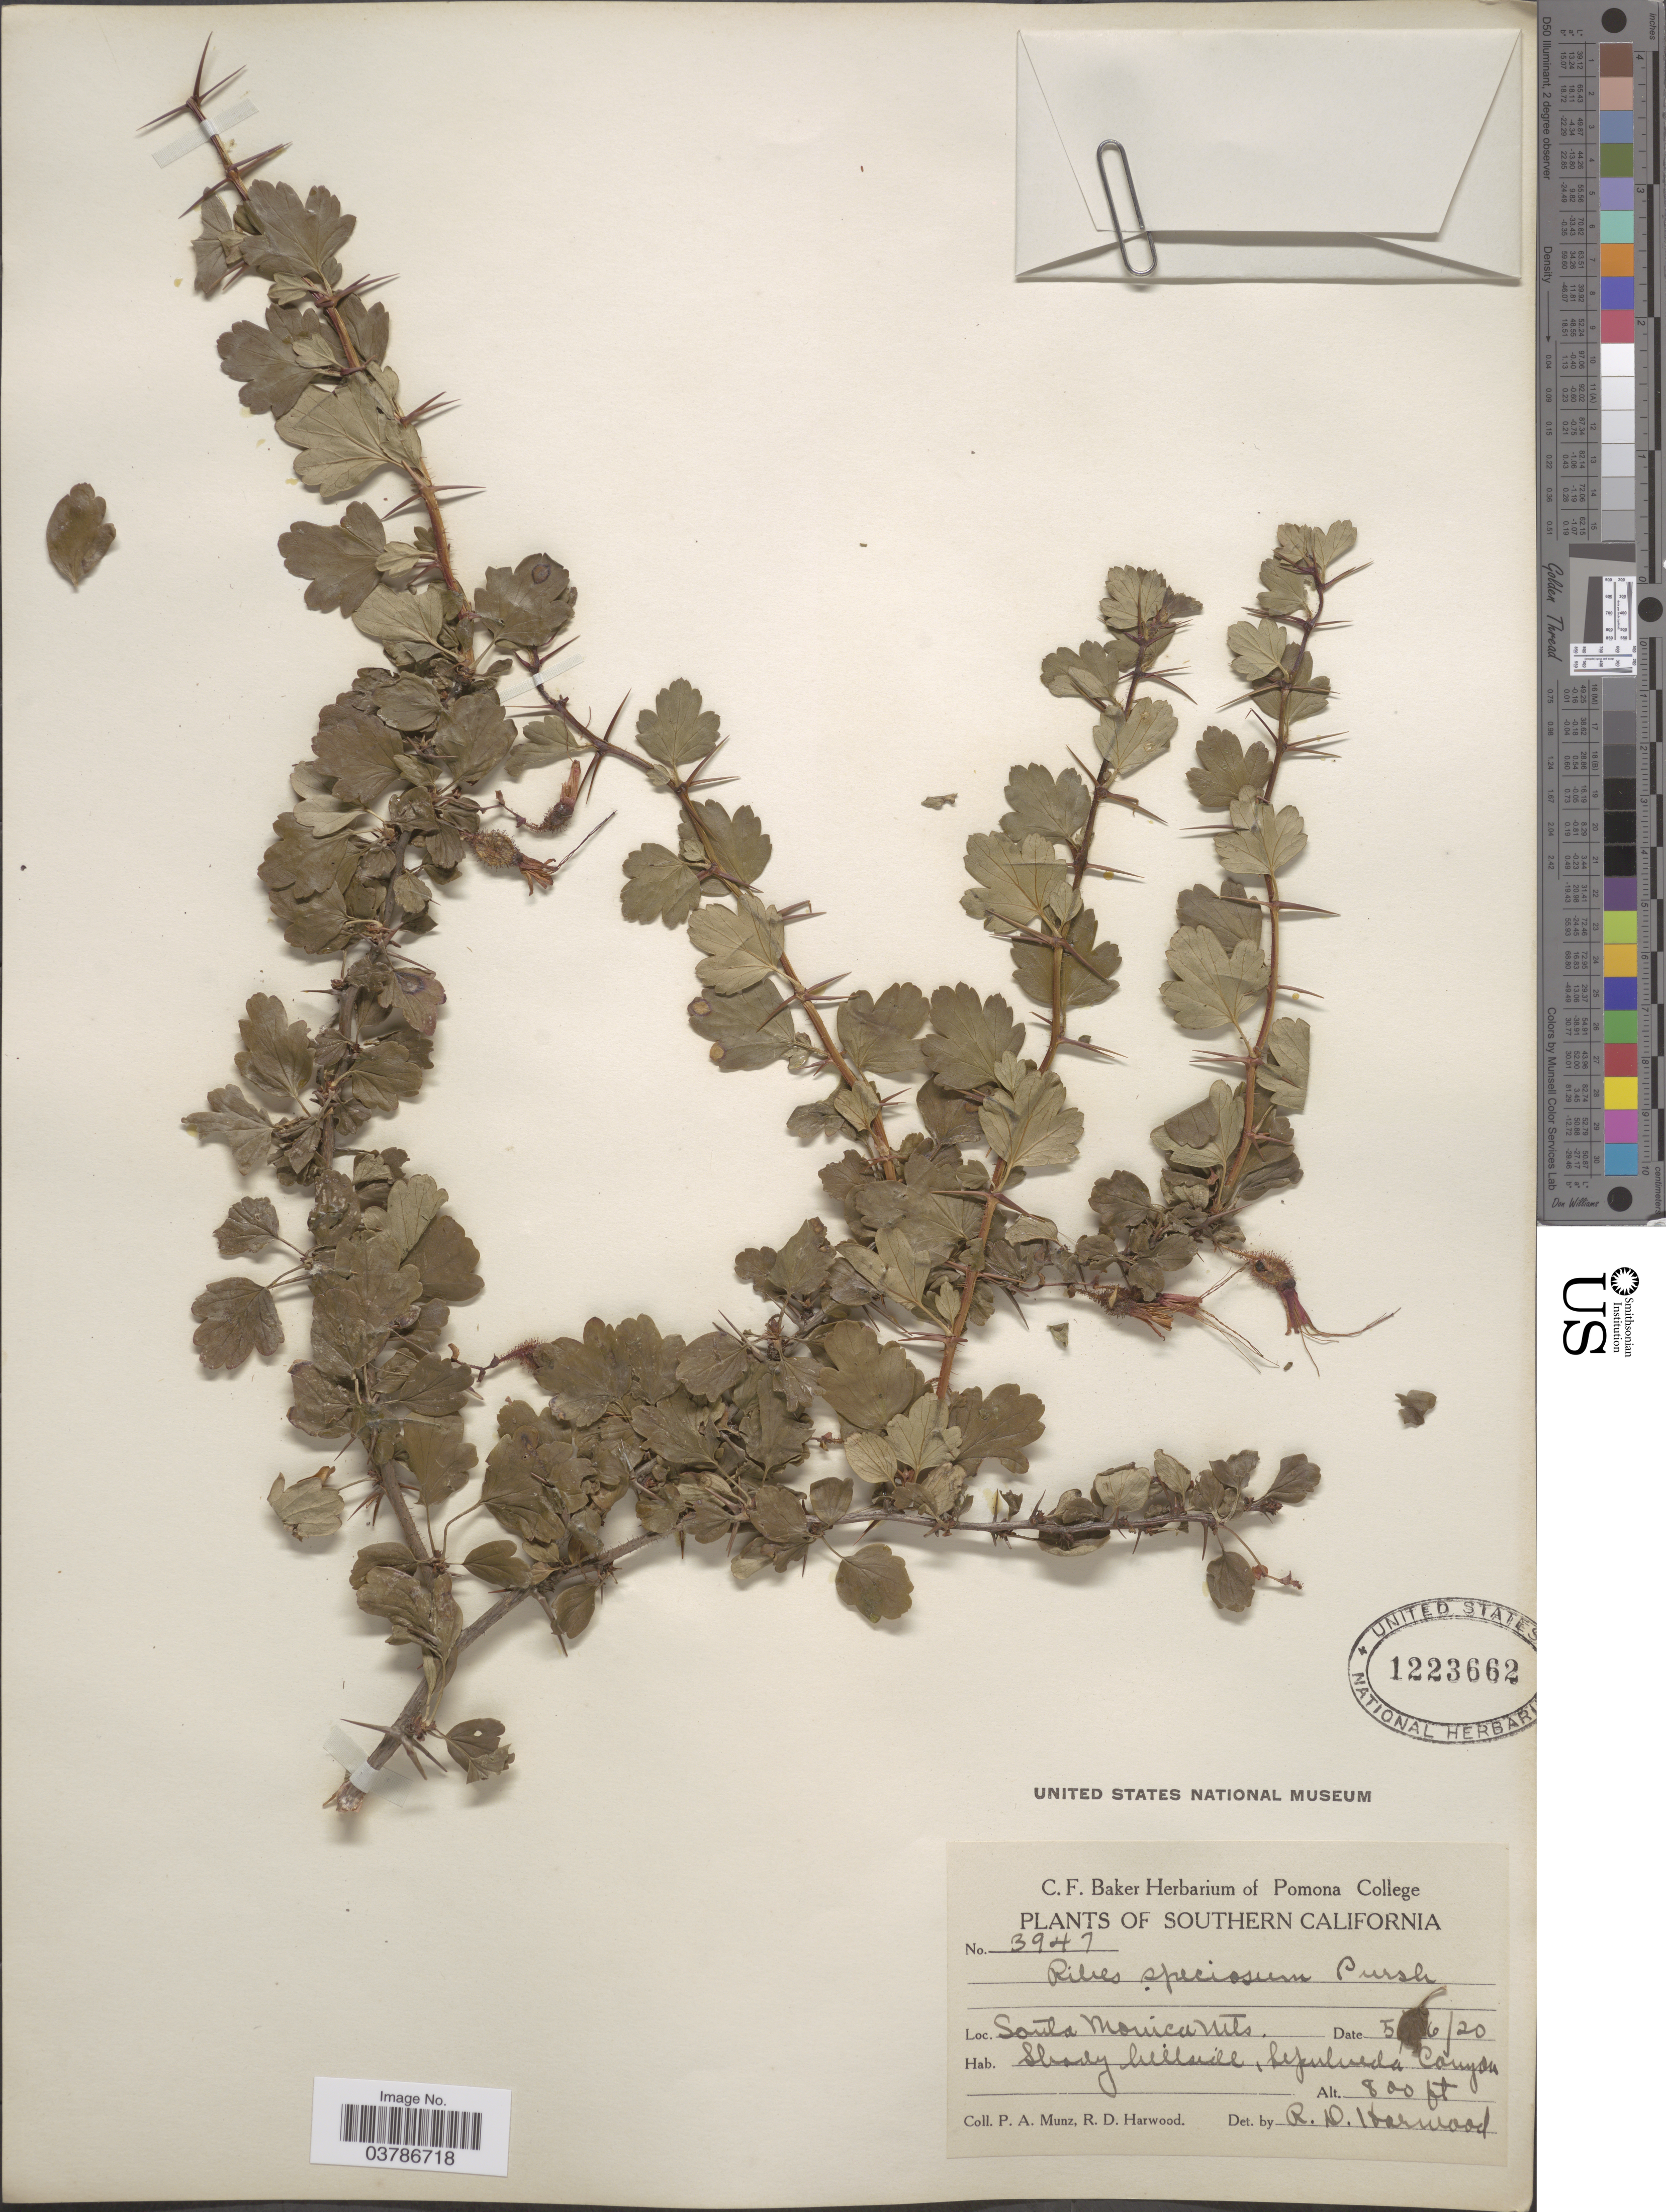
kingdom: Plantae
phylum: Tracheophyta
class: Magnoliopsida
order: Saxifragales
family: Grossulariaceae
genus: Ribes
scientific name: Ribes speciosum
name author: Pursh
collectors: P. A. Munz & R. Harwood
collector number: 3947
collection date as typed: Transcribed d/m/y: 6/5/20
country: United States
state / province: California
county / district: Los Angeles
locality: Southern California. Santa Monica Mts.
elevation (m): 244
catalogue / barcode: US 1223662